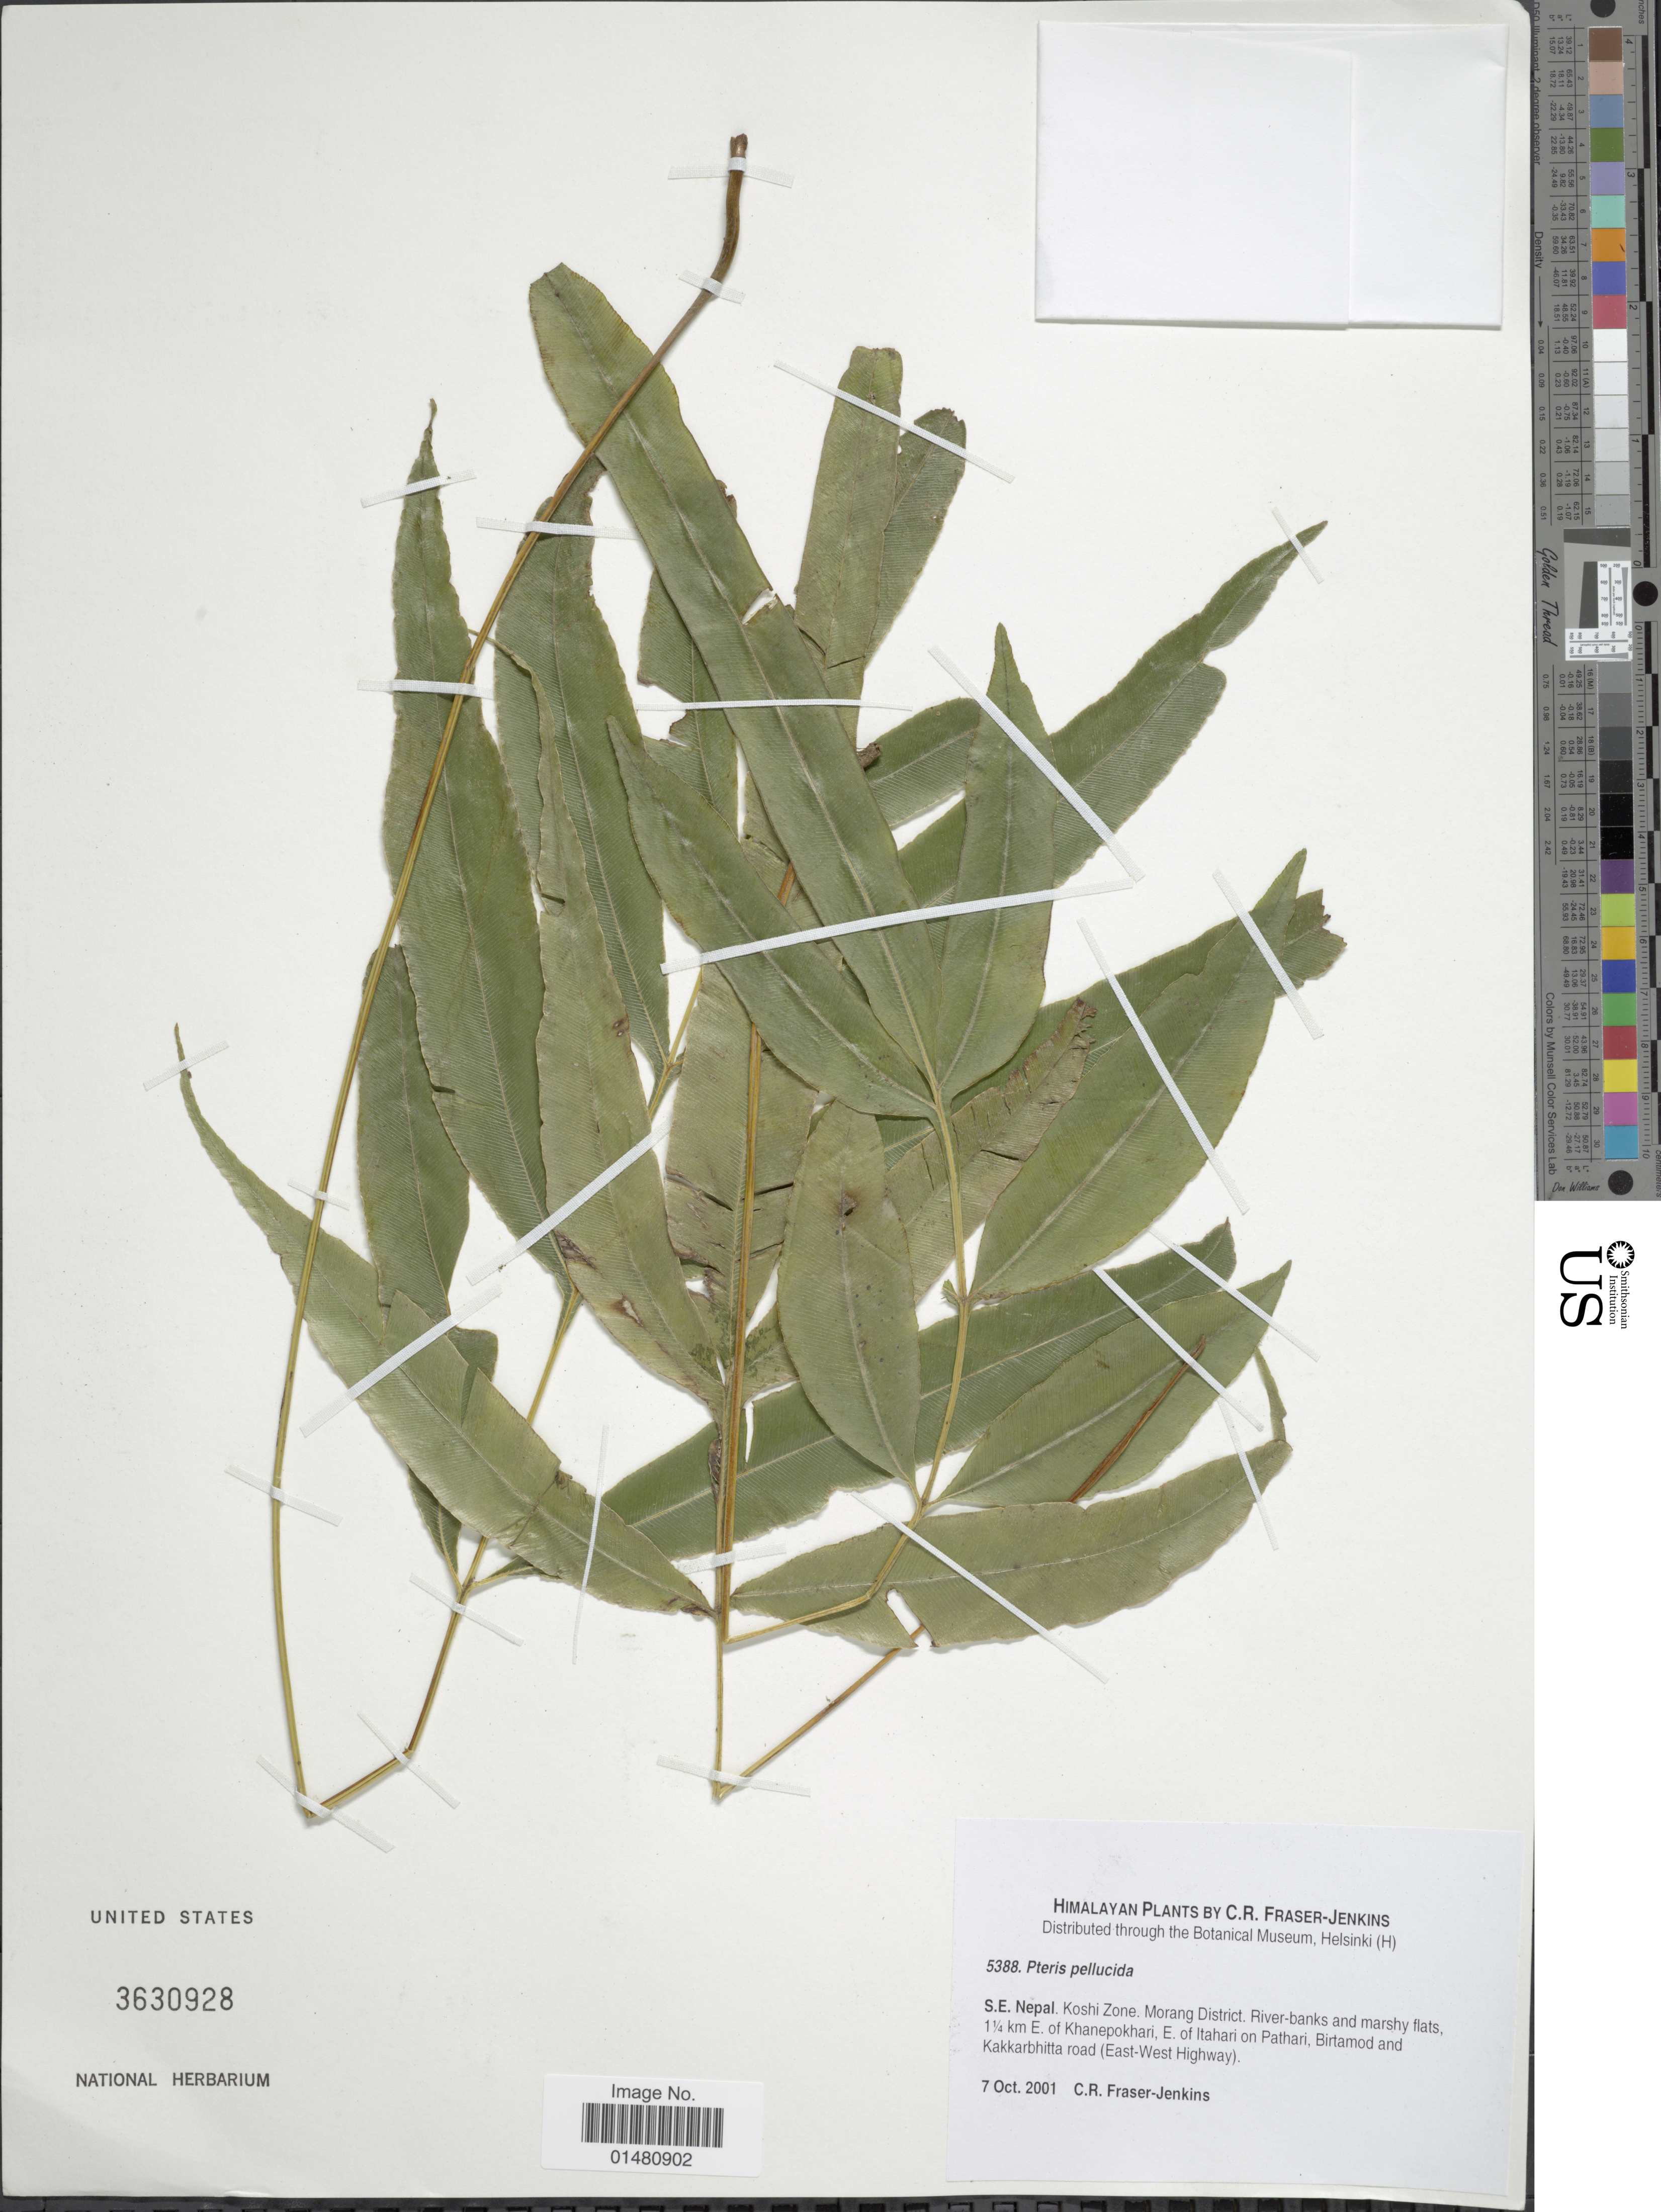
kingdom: Plantae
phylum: Tracheophyta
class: Polypodiopsida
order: Polypodiales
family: Pteridaceae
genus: Pteris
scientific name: Pteris pellucida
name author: C. Presl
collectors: C. R. Fraser-Jenkins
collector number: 5388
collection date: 2001-10-07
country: Nepal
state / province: Kosi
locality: S.E. Nepal. Koshi Zone. Morang District, 1¼ km E. of Khanepokhari, E of Itahari on Pathari, Birtamood and Kakkarbhitta road (East-West Highway). Himalayan plants.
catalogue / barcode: US 3630928